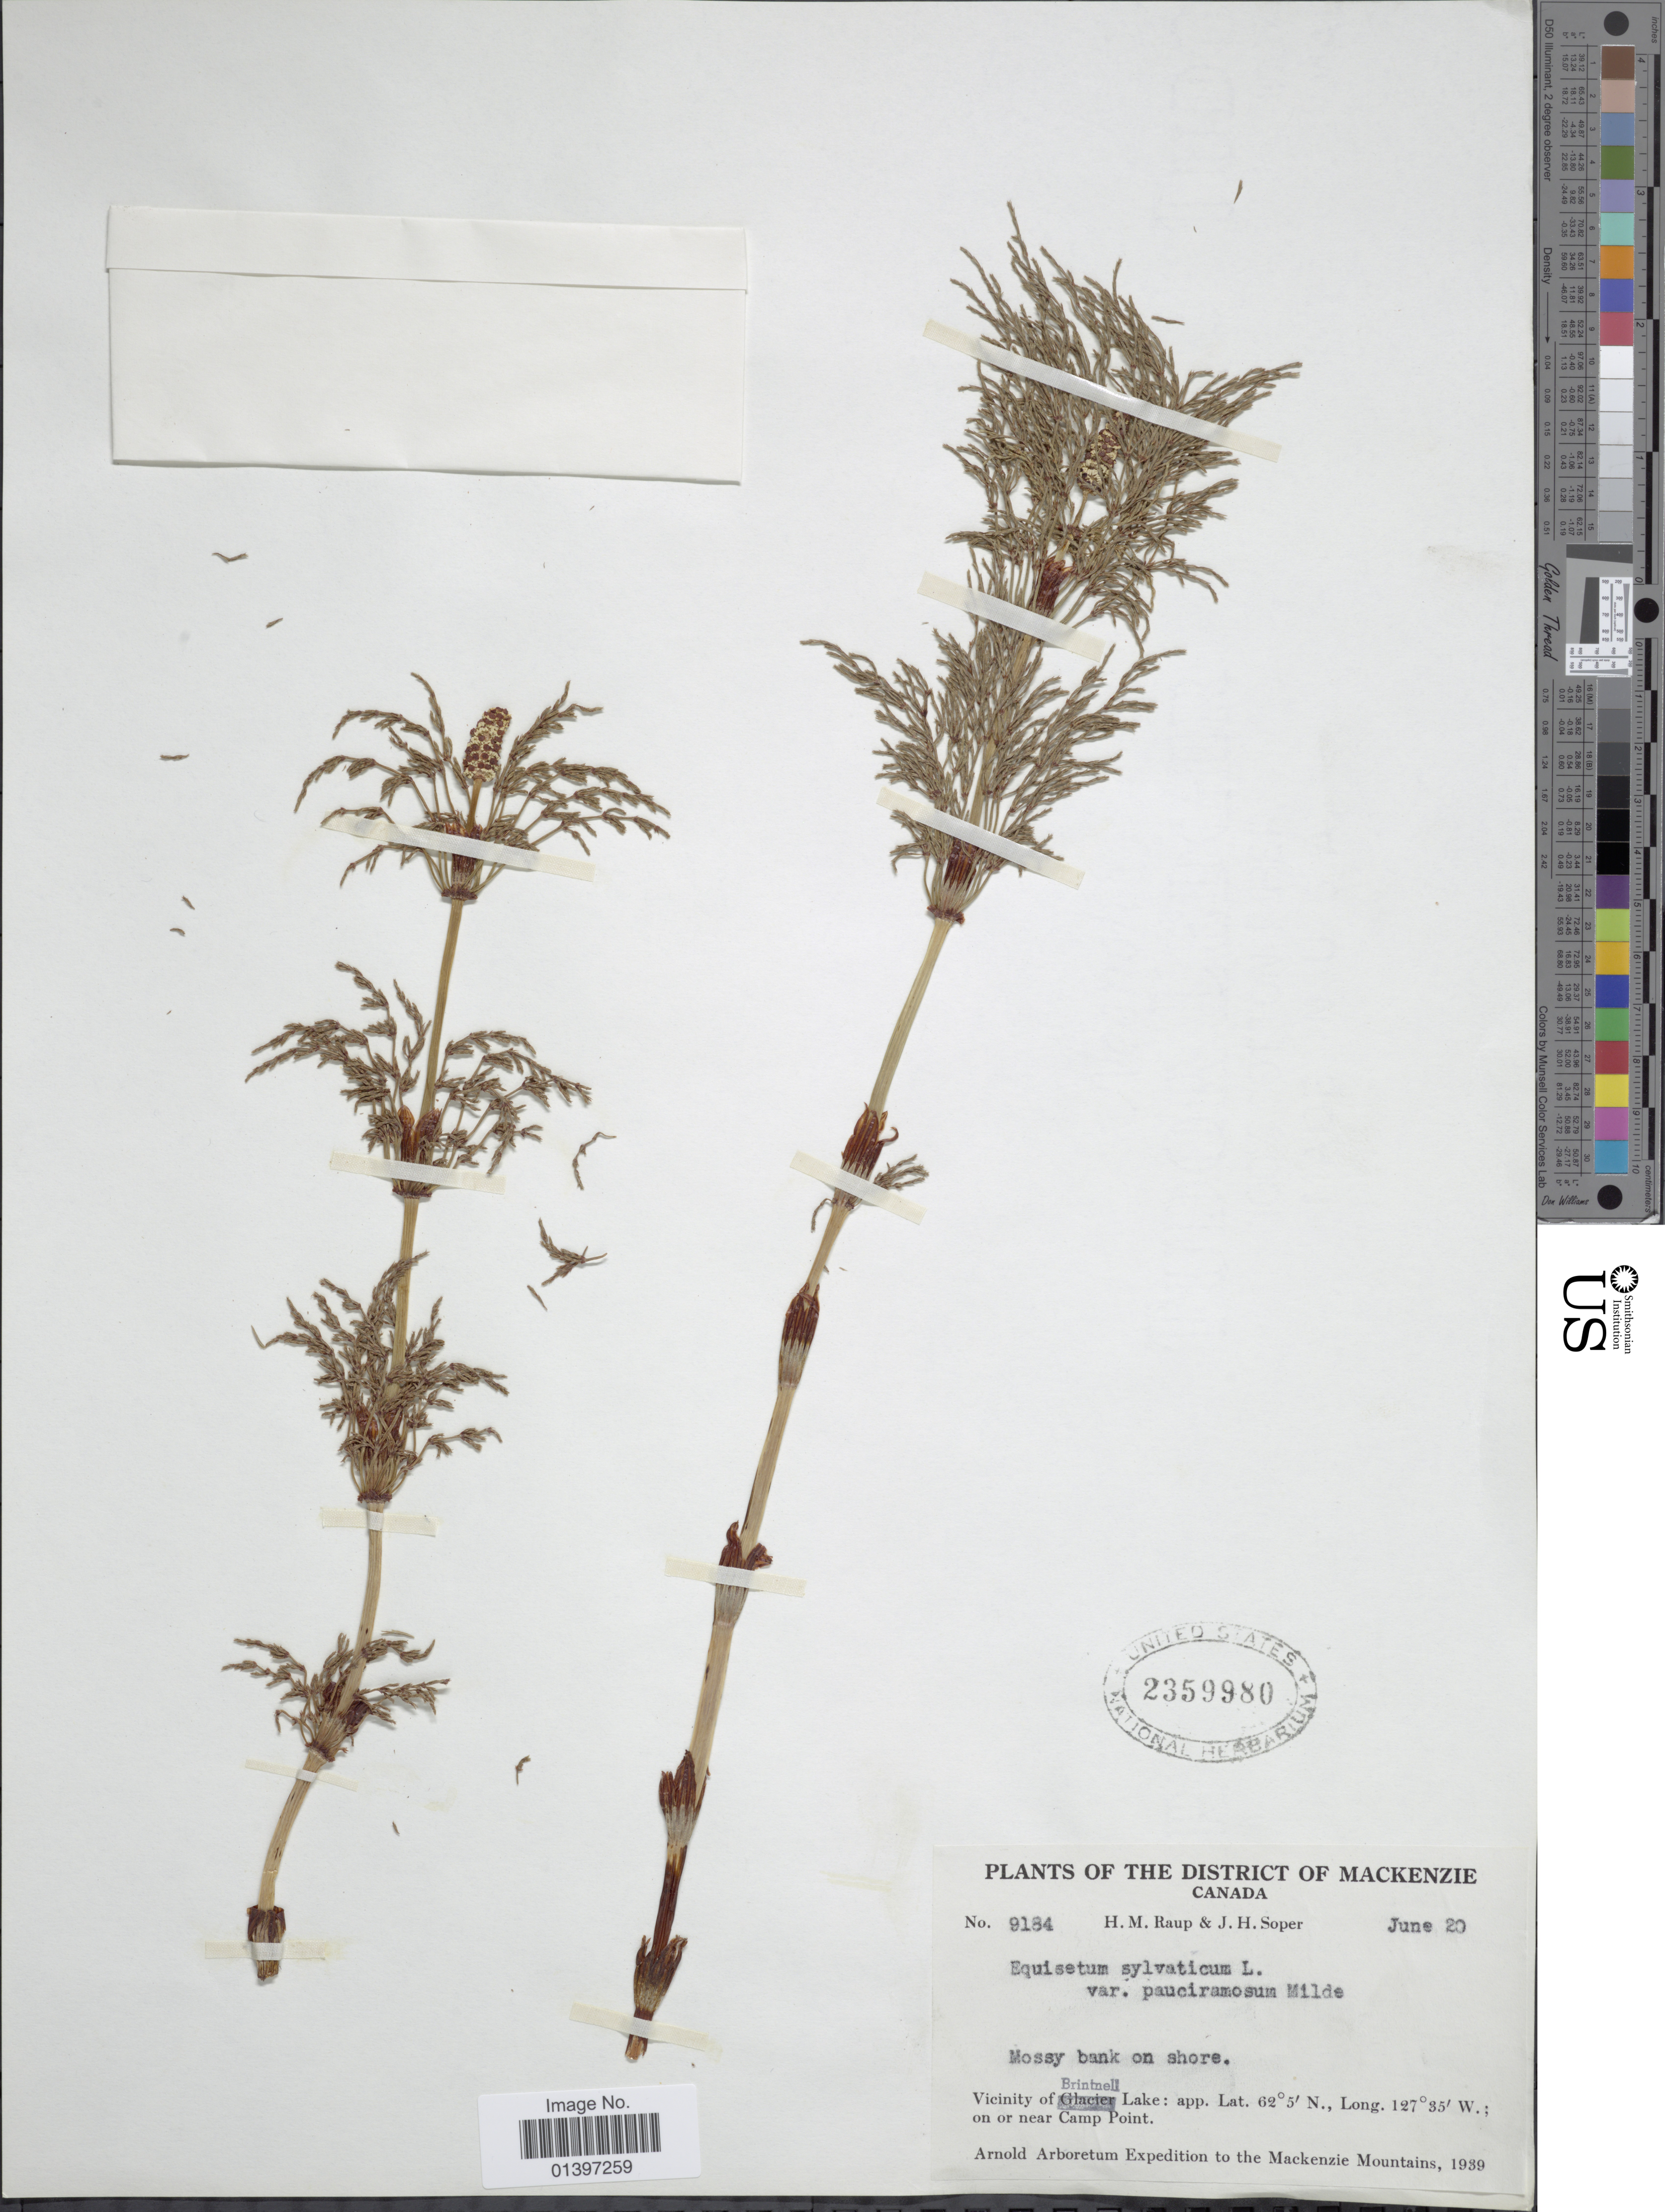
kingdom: Plantae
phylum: Tracheophyta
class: Polypodiopsida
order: Equisetales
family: Equisetaceae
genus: Equisetum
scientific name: Equisetum sylvaticum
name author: L.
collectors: H. Raup & J. H. Soper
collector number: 9184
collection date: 1939-06-20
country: Canada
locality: District of Mackenzie, mossy bank on shore, Vicinity of Brintnell Lake, on or near Camp Point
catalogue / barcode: US 2359980